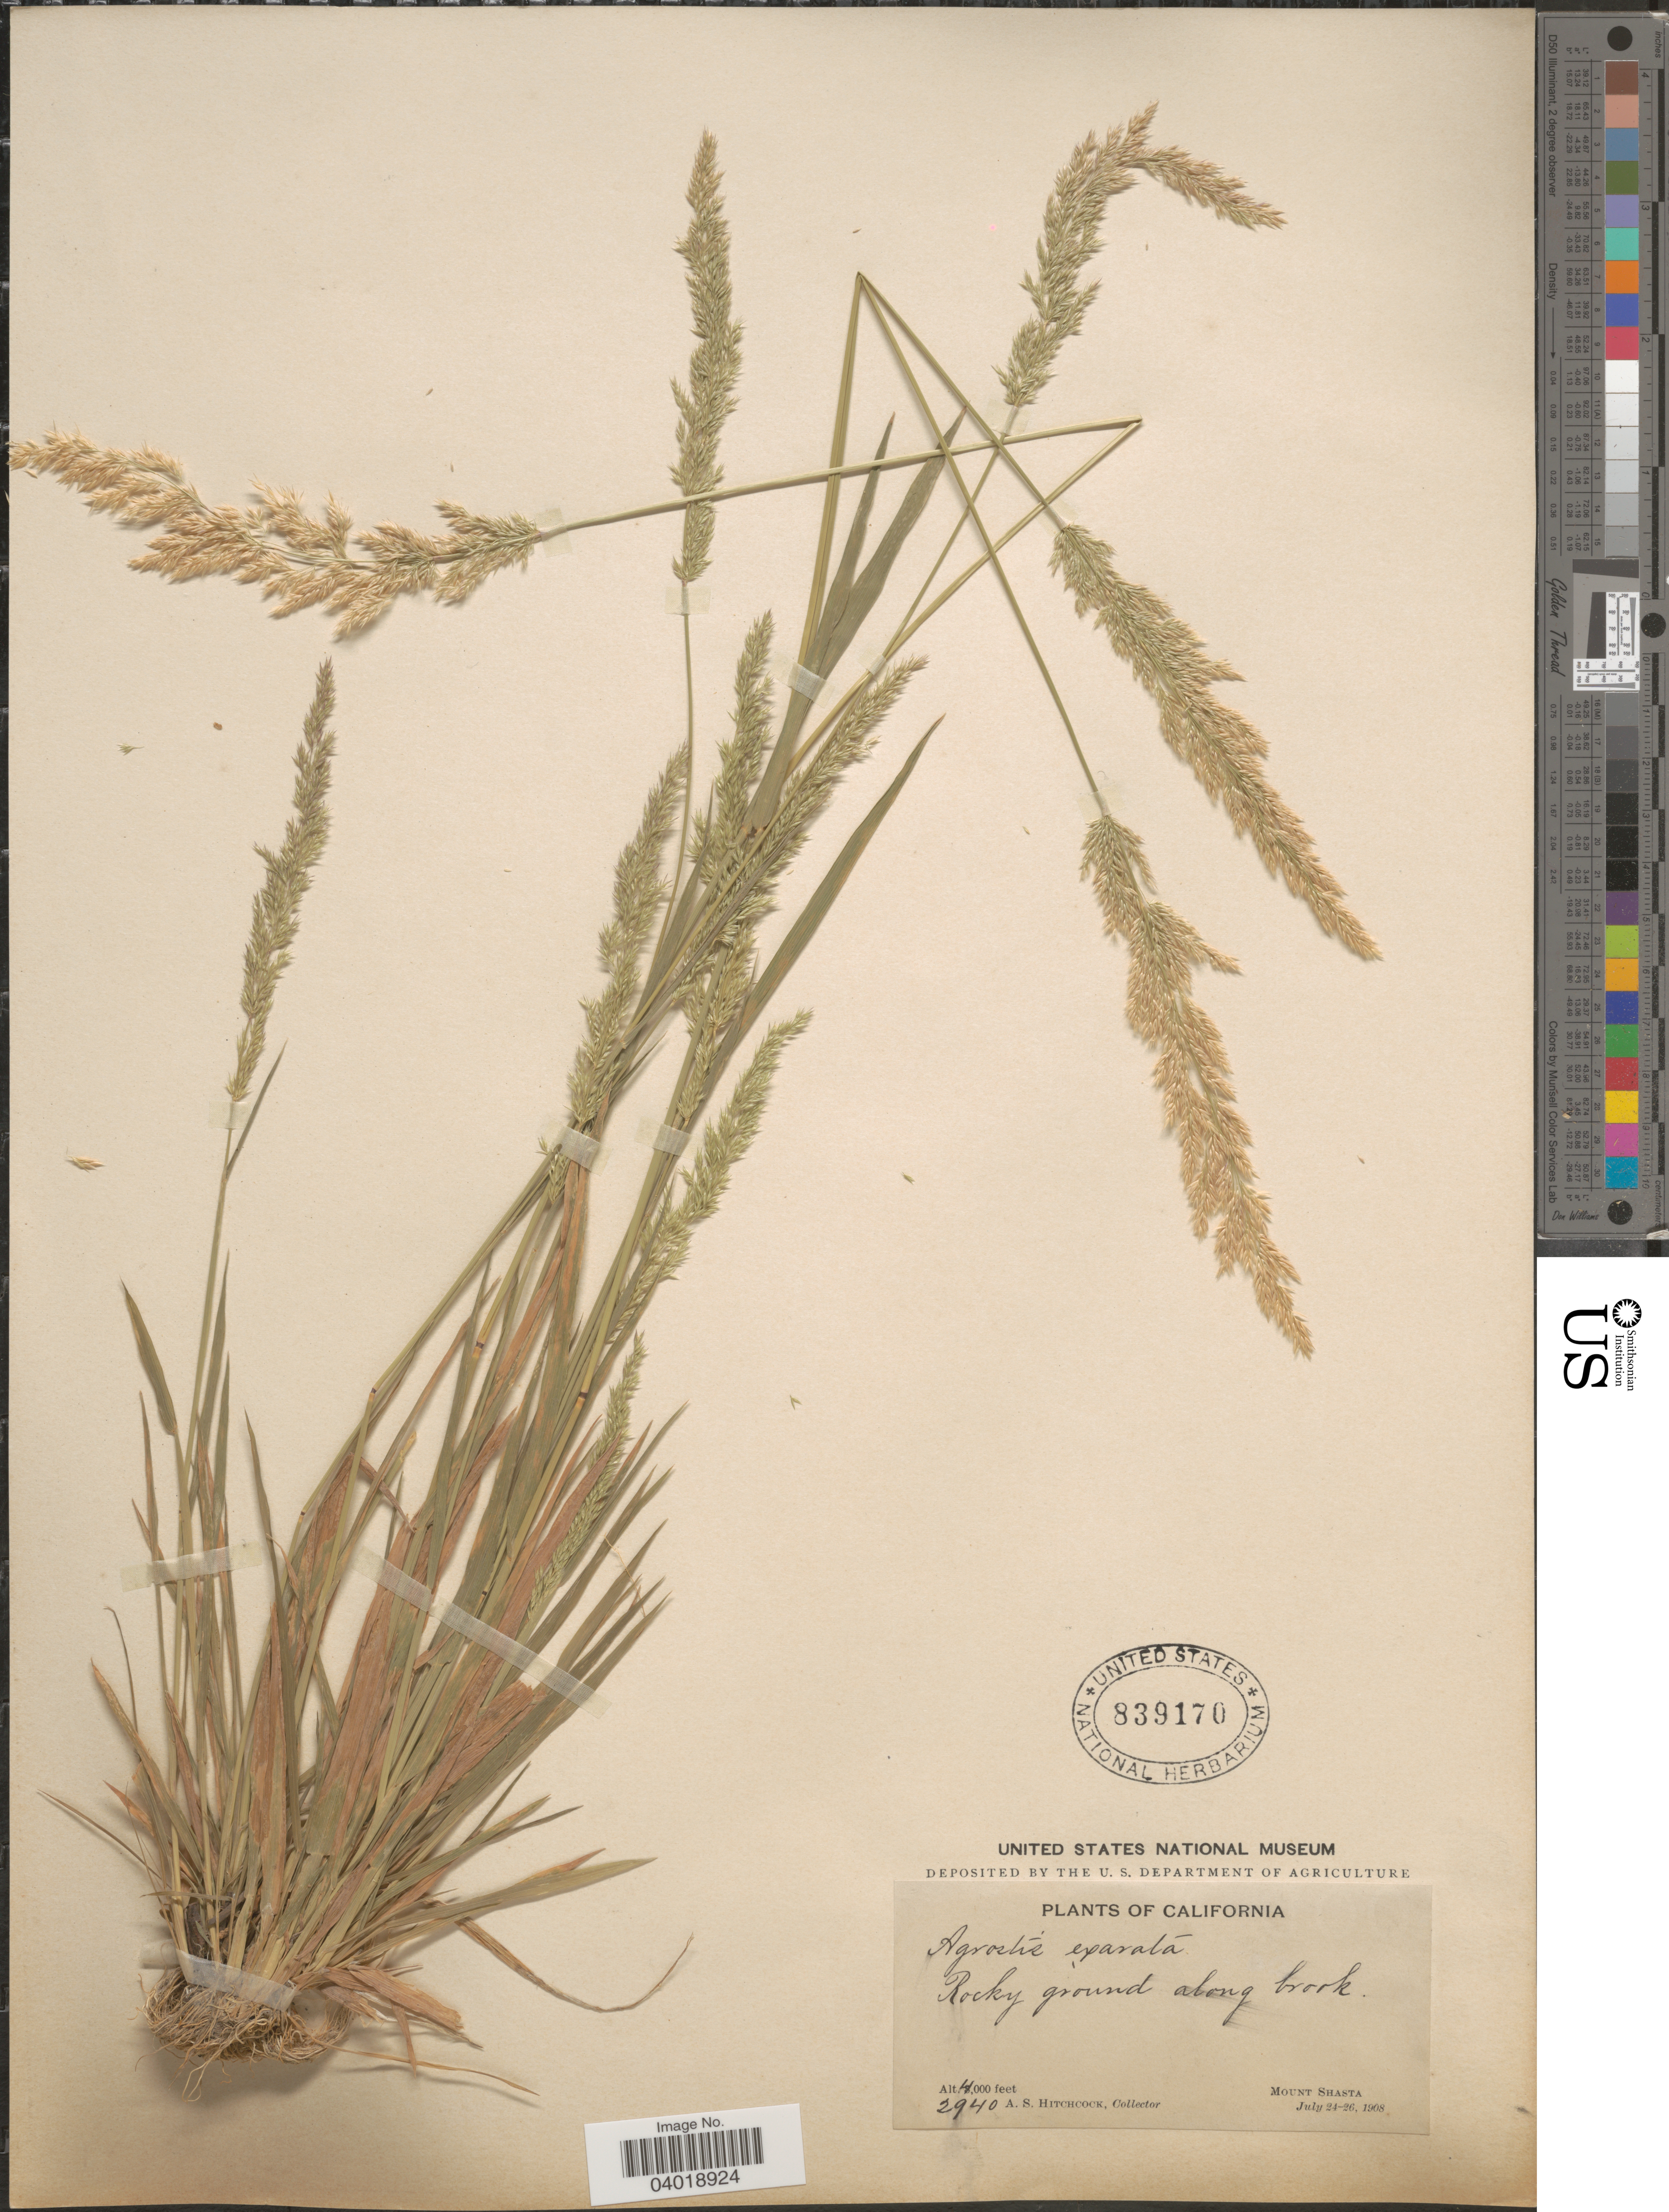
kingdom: Plantae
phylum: Tracheophyta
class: Liliopsida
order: Poales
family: Poaceae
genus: Agrostis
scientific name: Agrostis exarata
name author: Trin.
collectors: A. S. Hitchcock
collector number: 2940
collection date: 1908-07-24/1908-07-26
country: United States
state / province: California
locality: Rocky ground along brook. Mount Shasta.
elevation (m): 1219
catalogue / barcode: US 839170